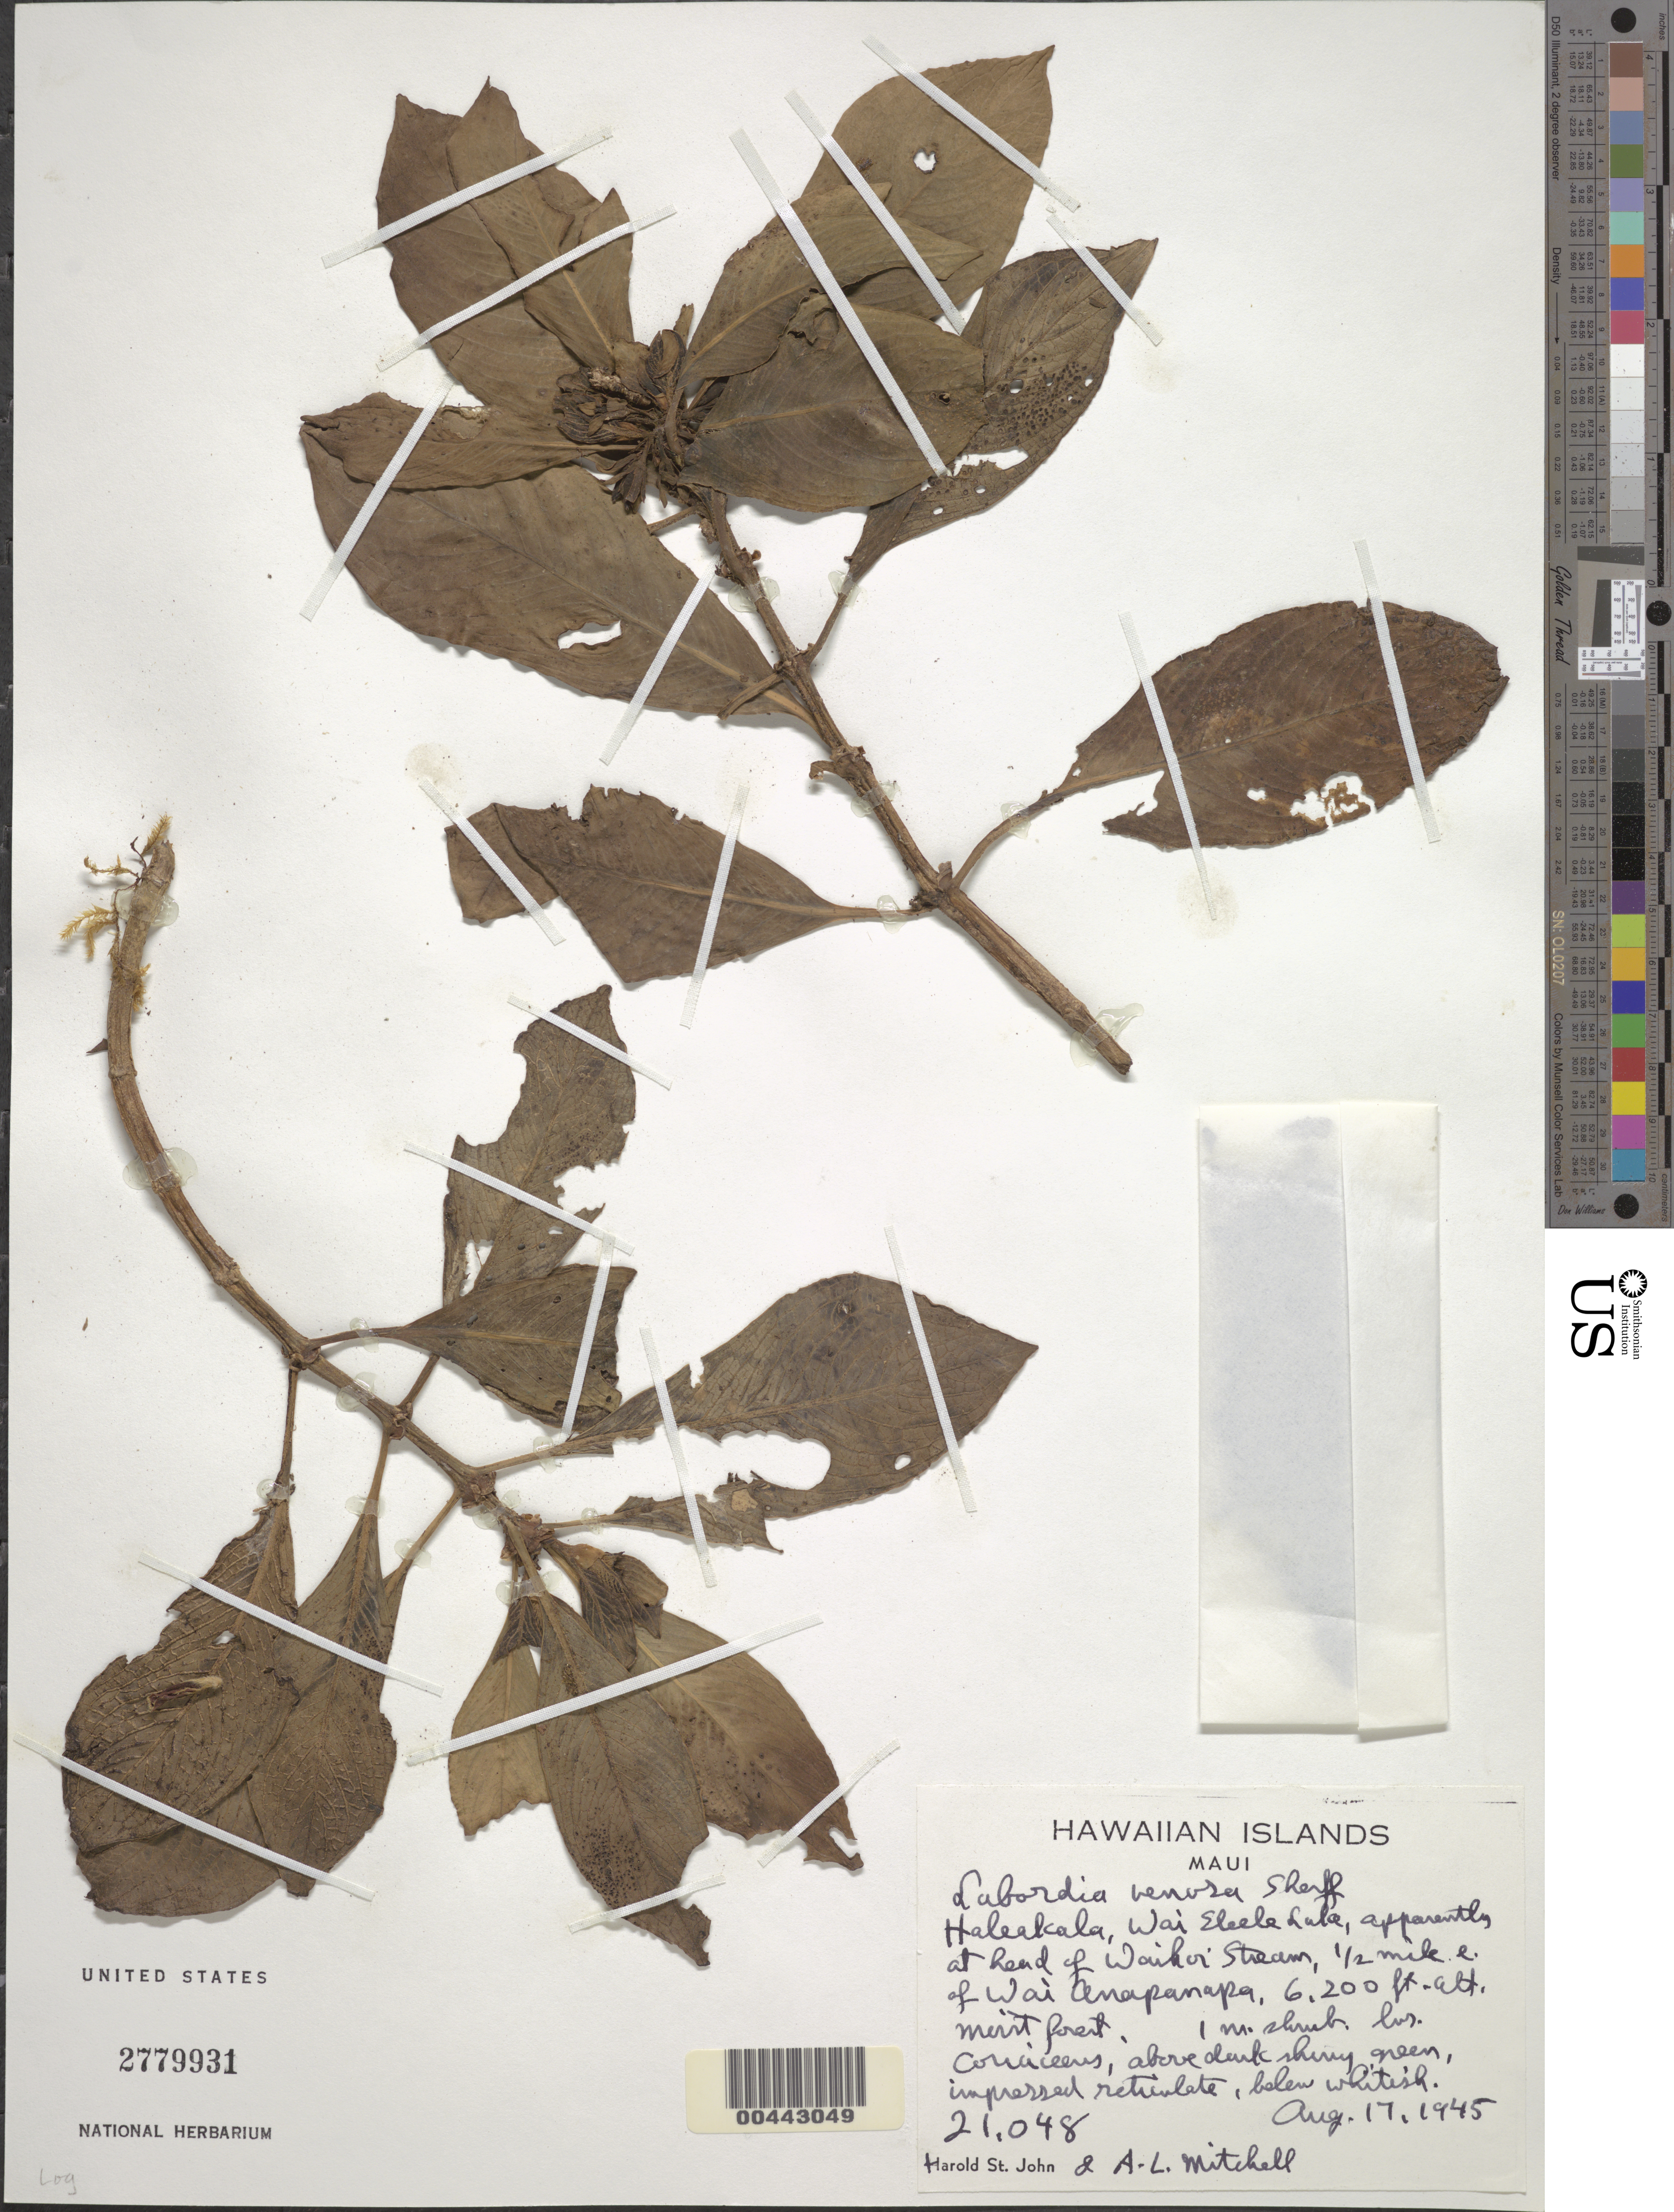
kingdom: Plantae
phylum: Tracheophyta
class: Magnoliopsida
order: Gentianales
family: Loganiaceae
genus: Geniostoma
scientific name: Geniostoma venosum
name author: (Sherff) Byng & Christenh.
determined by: Wagner, W. L., (BOT), Smithsonian Institution - National Museum of Natural History (UNITED STATES)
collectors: H. St. John & A. Mitchell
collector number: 21048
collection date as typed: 17 Aug 1945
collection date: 1945-08-17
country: United States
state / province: Hawaii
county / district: Maui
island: Maui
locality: Haleakala, Wai Eleele Lula, apparently at head at Waihoi Stream, 0.50 mile east of Wai Anapanapa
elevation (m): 1890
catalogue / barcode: US 2779931